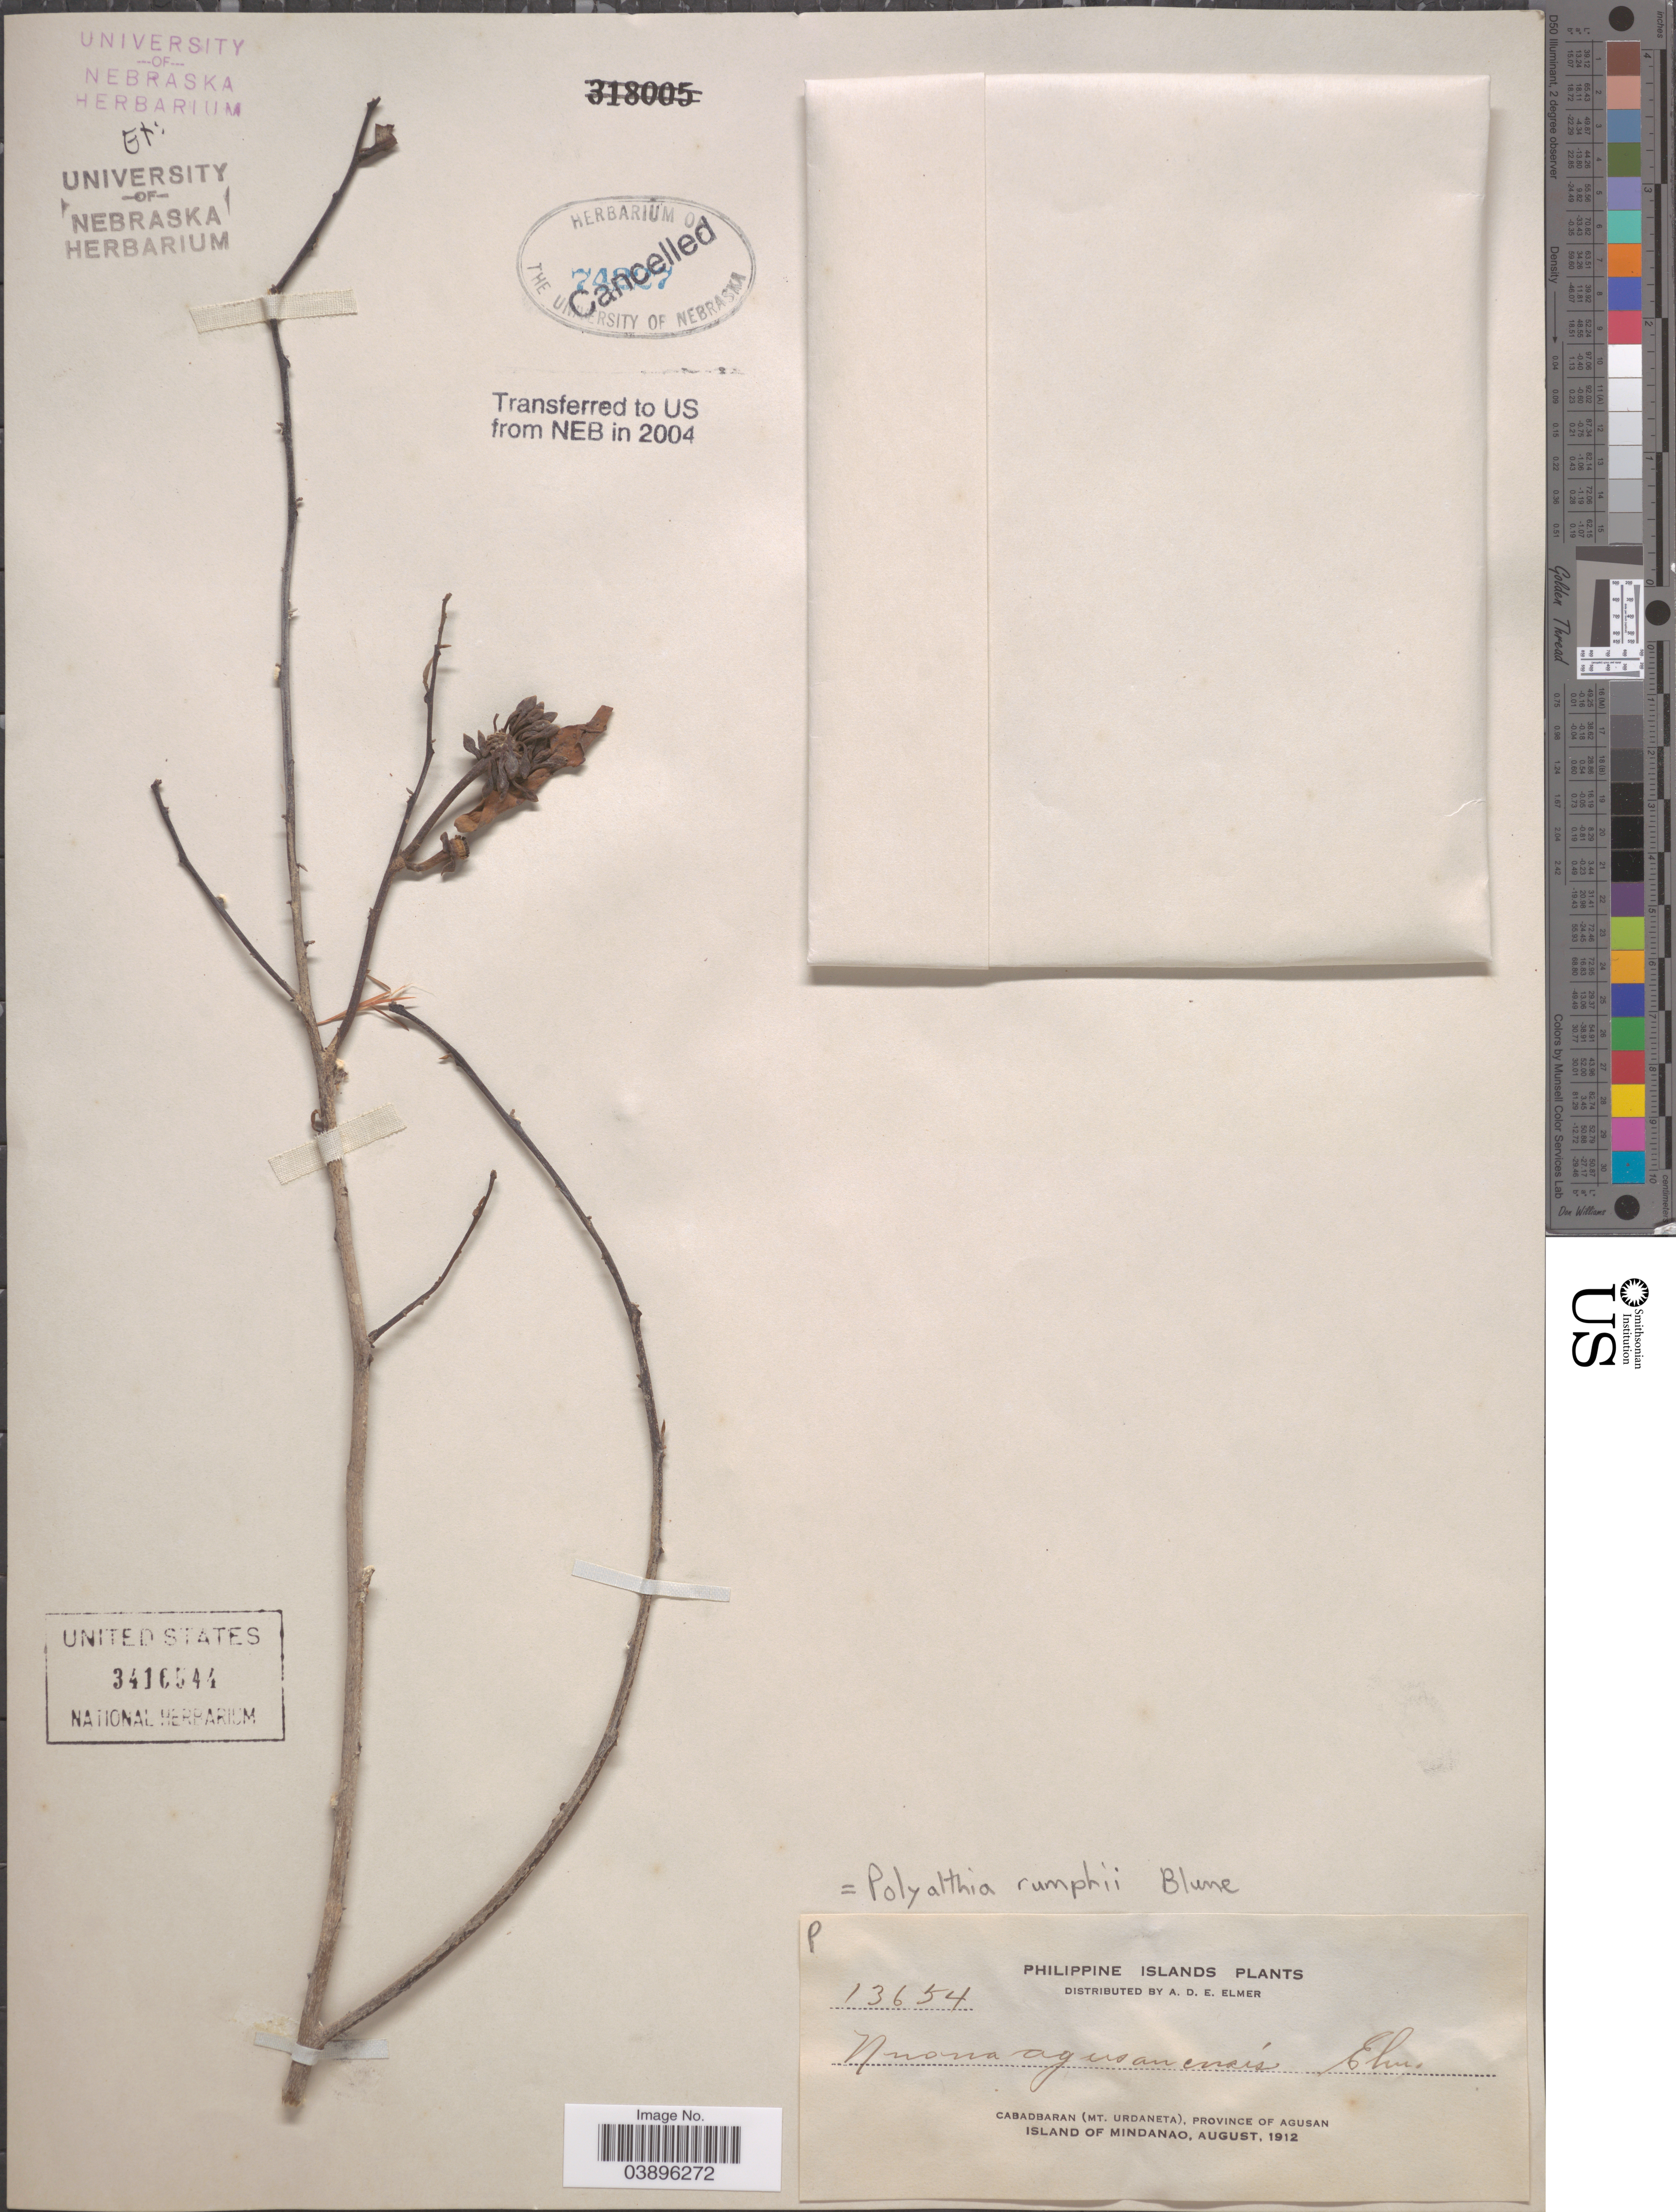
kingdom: Plantae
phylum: Tracheophyta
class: Magnoliopsida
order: Magnoliales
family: Annonaceae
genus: Polyalthia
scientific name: Polyalthia rumphii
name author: (Blume ex Hensch.) Merr.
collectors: A. D. E. Elmer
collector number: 13654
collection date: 1912-08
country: Philippines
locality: Cabadbaran (Mt. Urbaneta), Province of Agusan. Island of Mindanao.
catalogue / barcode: US 3416544